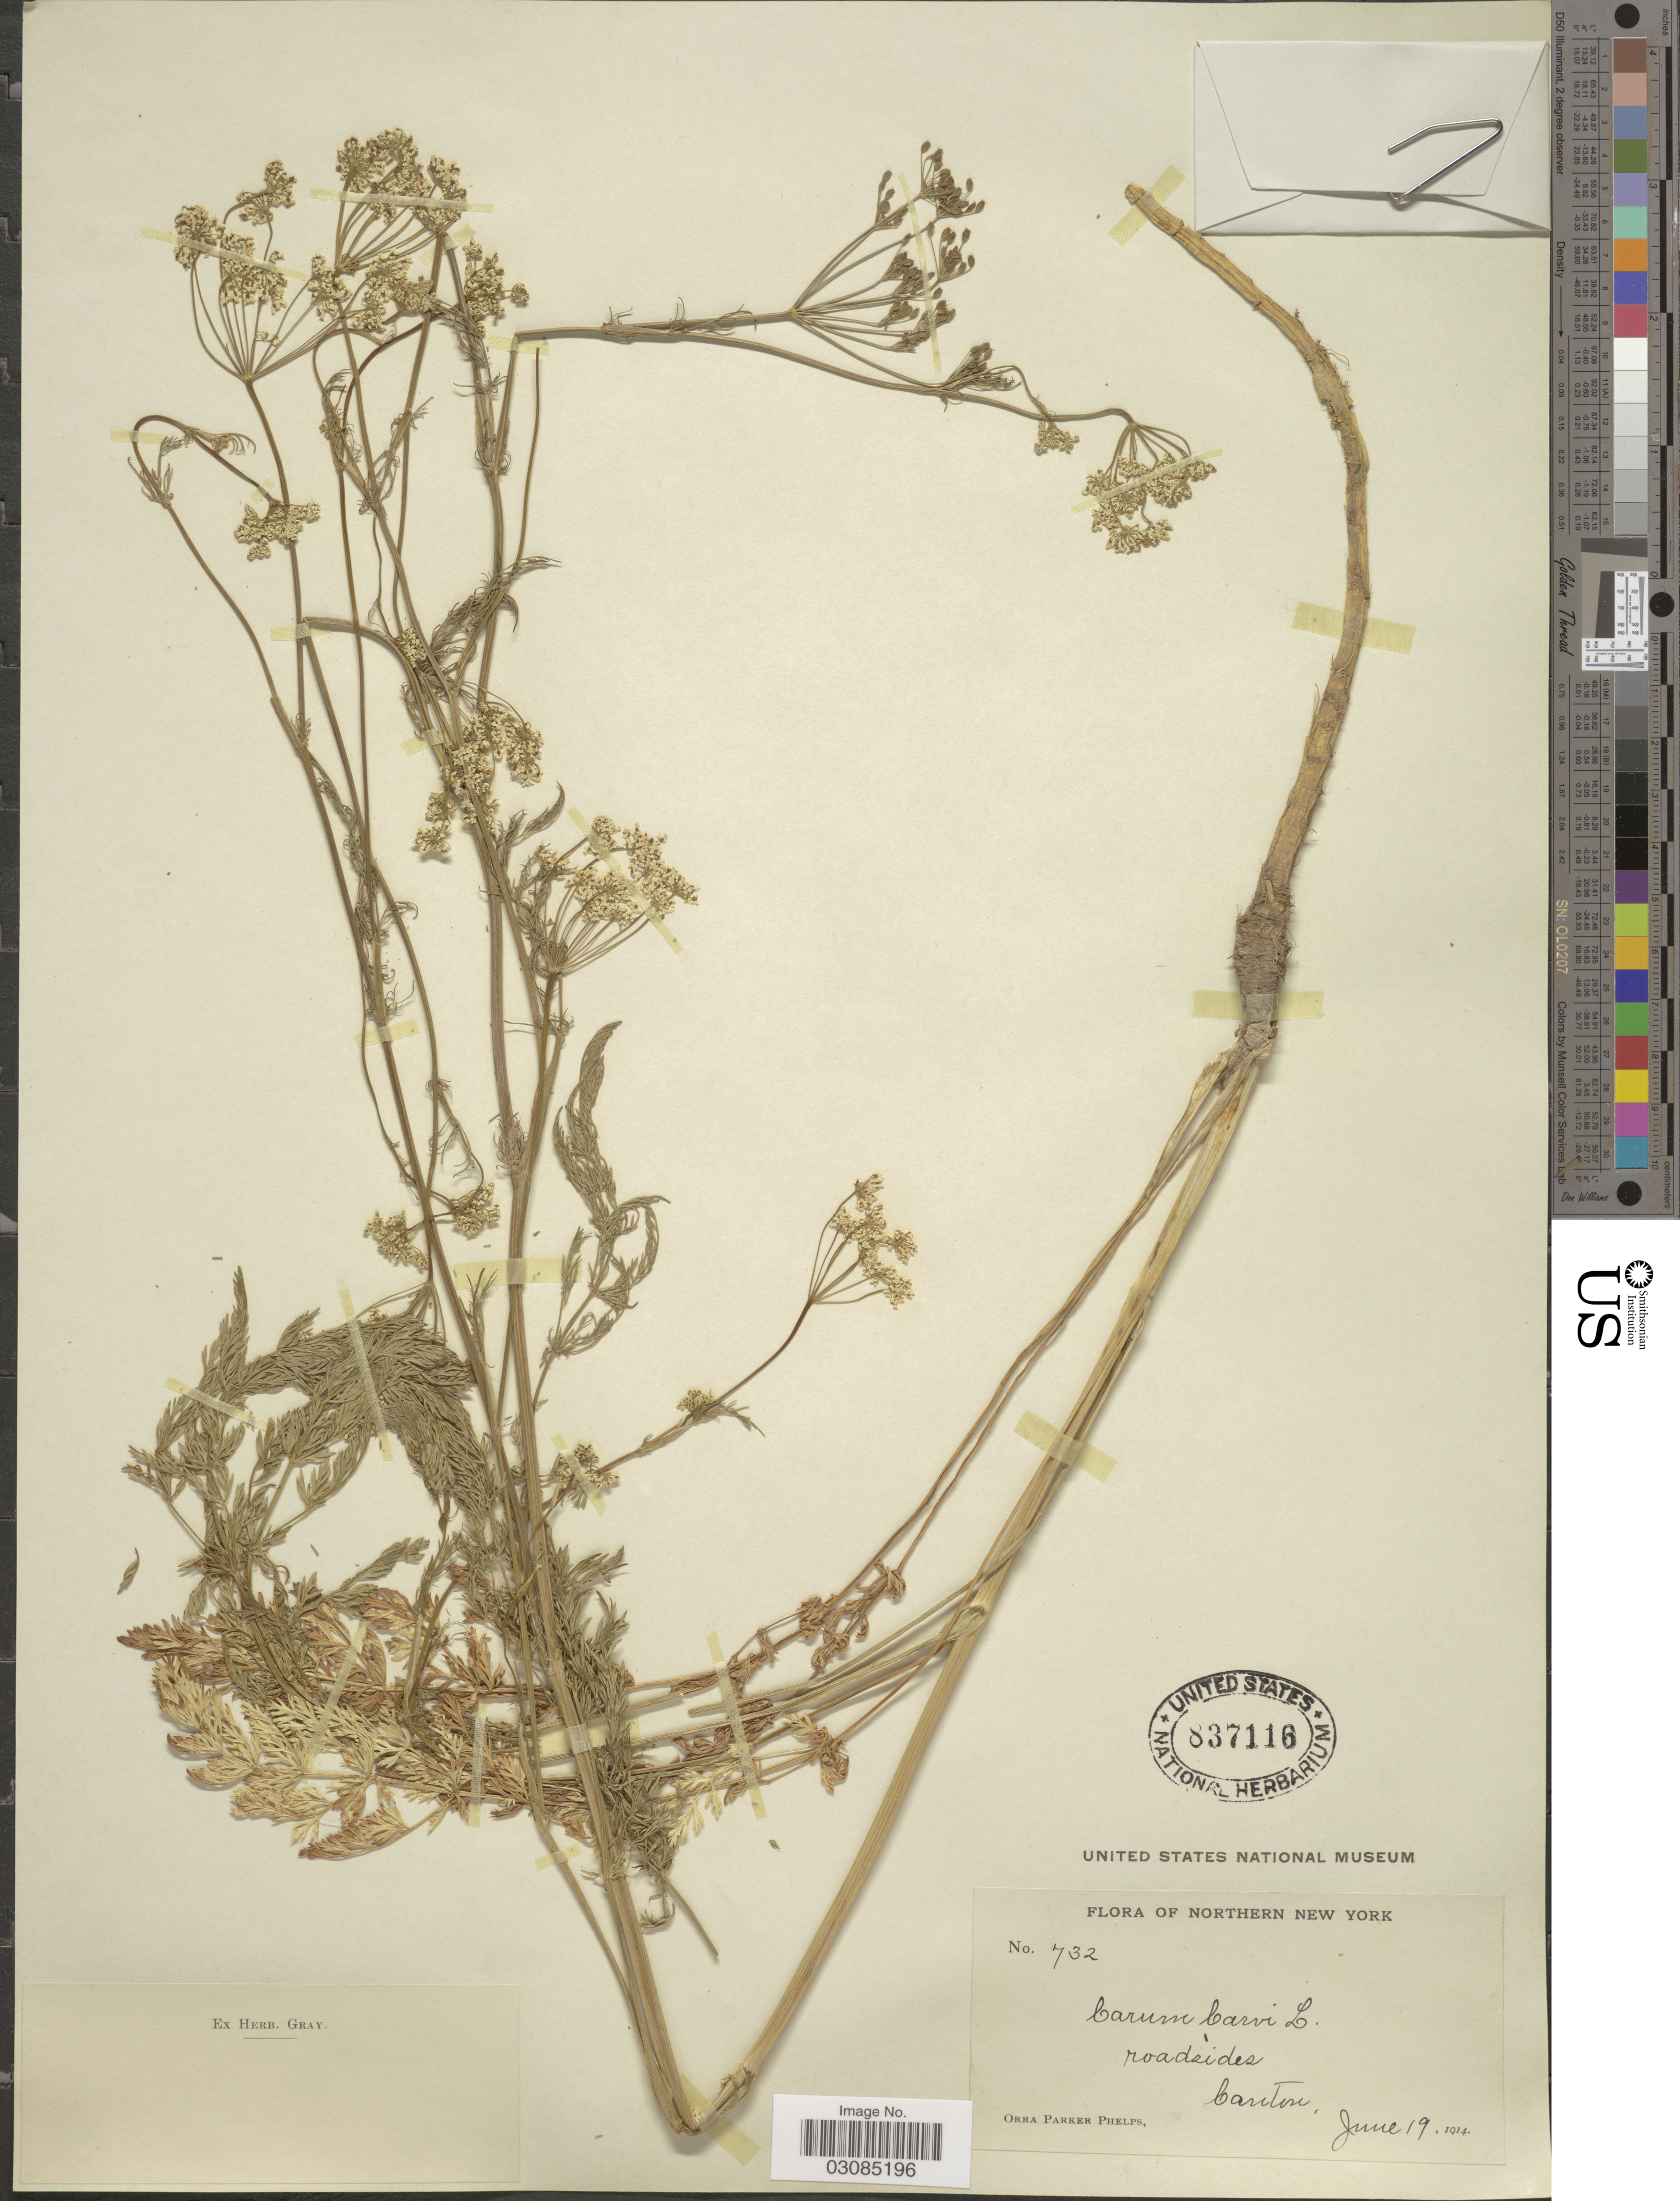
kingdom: Plantae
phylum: Tracheophyta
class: Magnoliopsida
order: Apiales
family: Apiaceae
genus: Carum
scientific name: Carum carvi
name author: L.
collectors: O. P. Phelps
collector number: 732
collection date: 1914-06-19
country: United States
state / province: New York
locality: Northern New York. Roadsides, Canton.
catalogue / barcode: US 837116